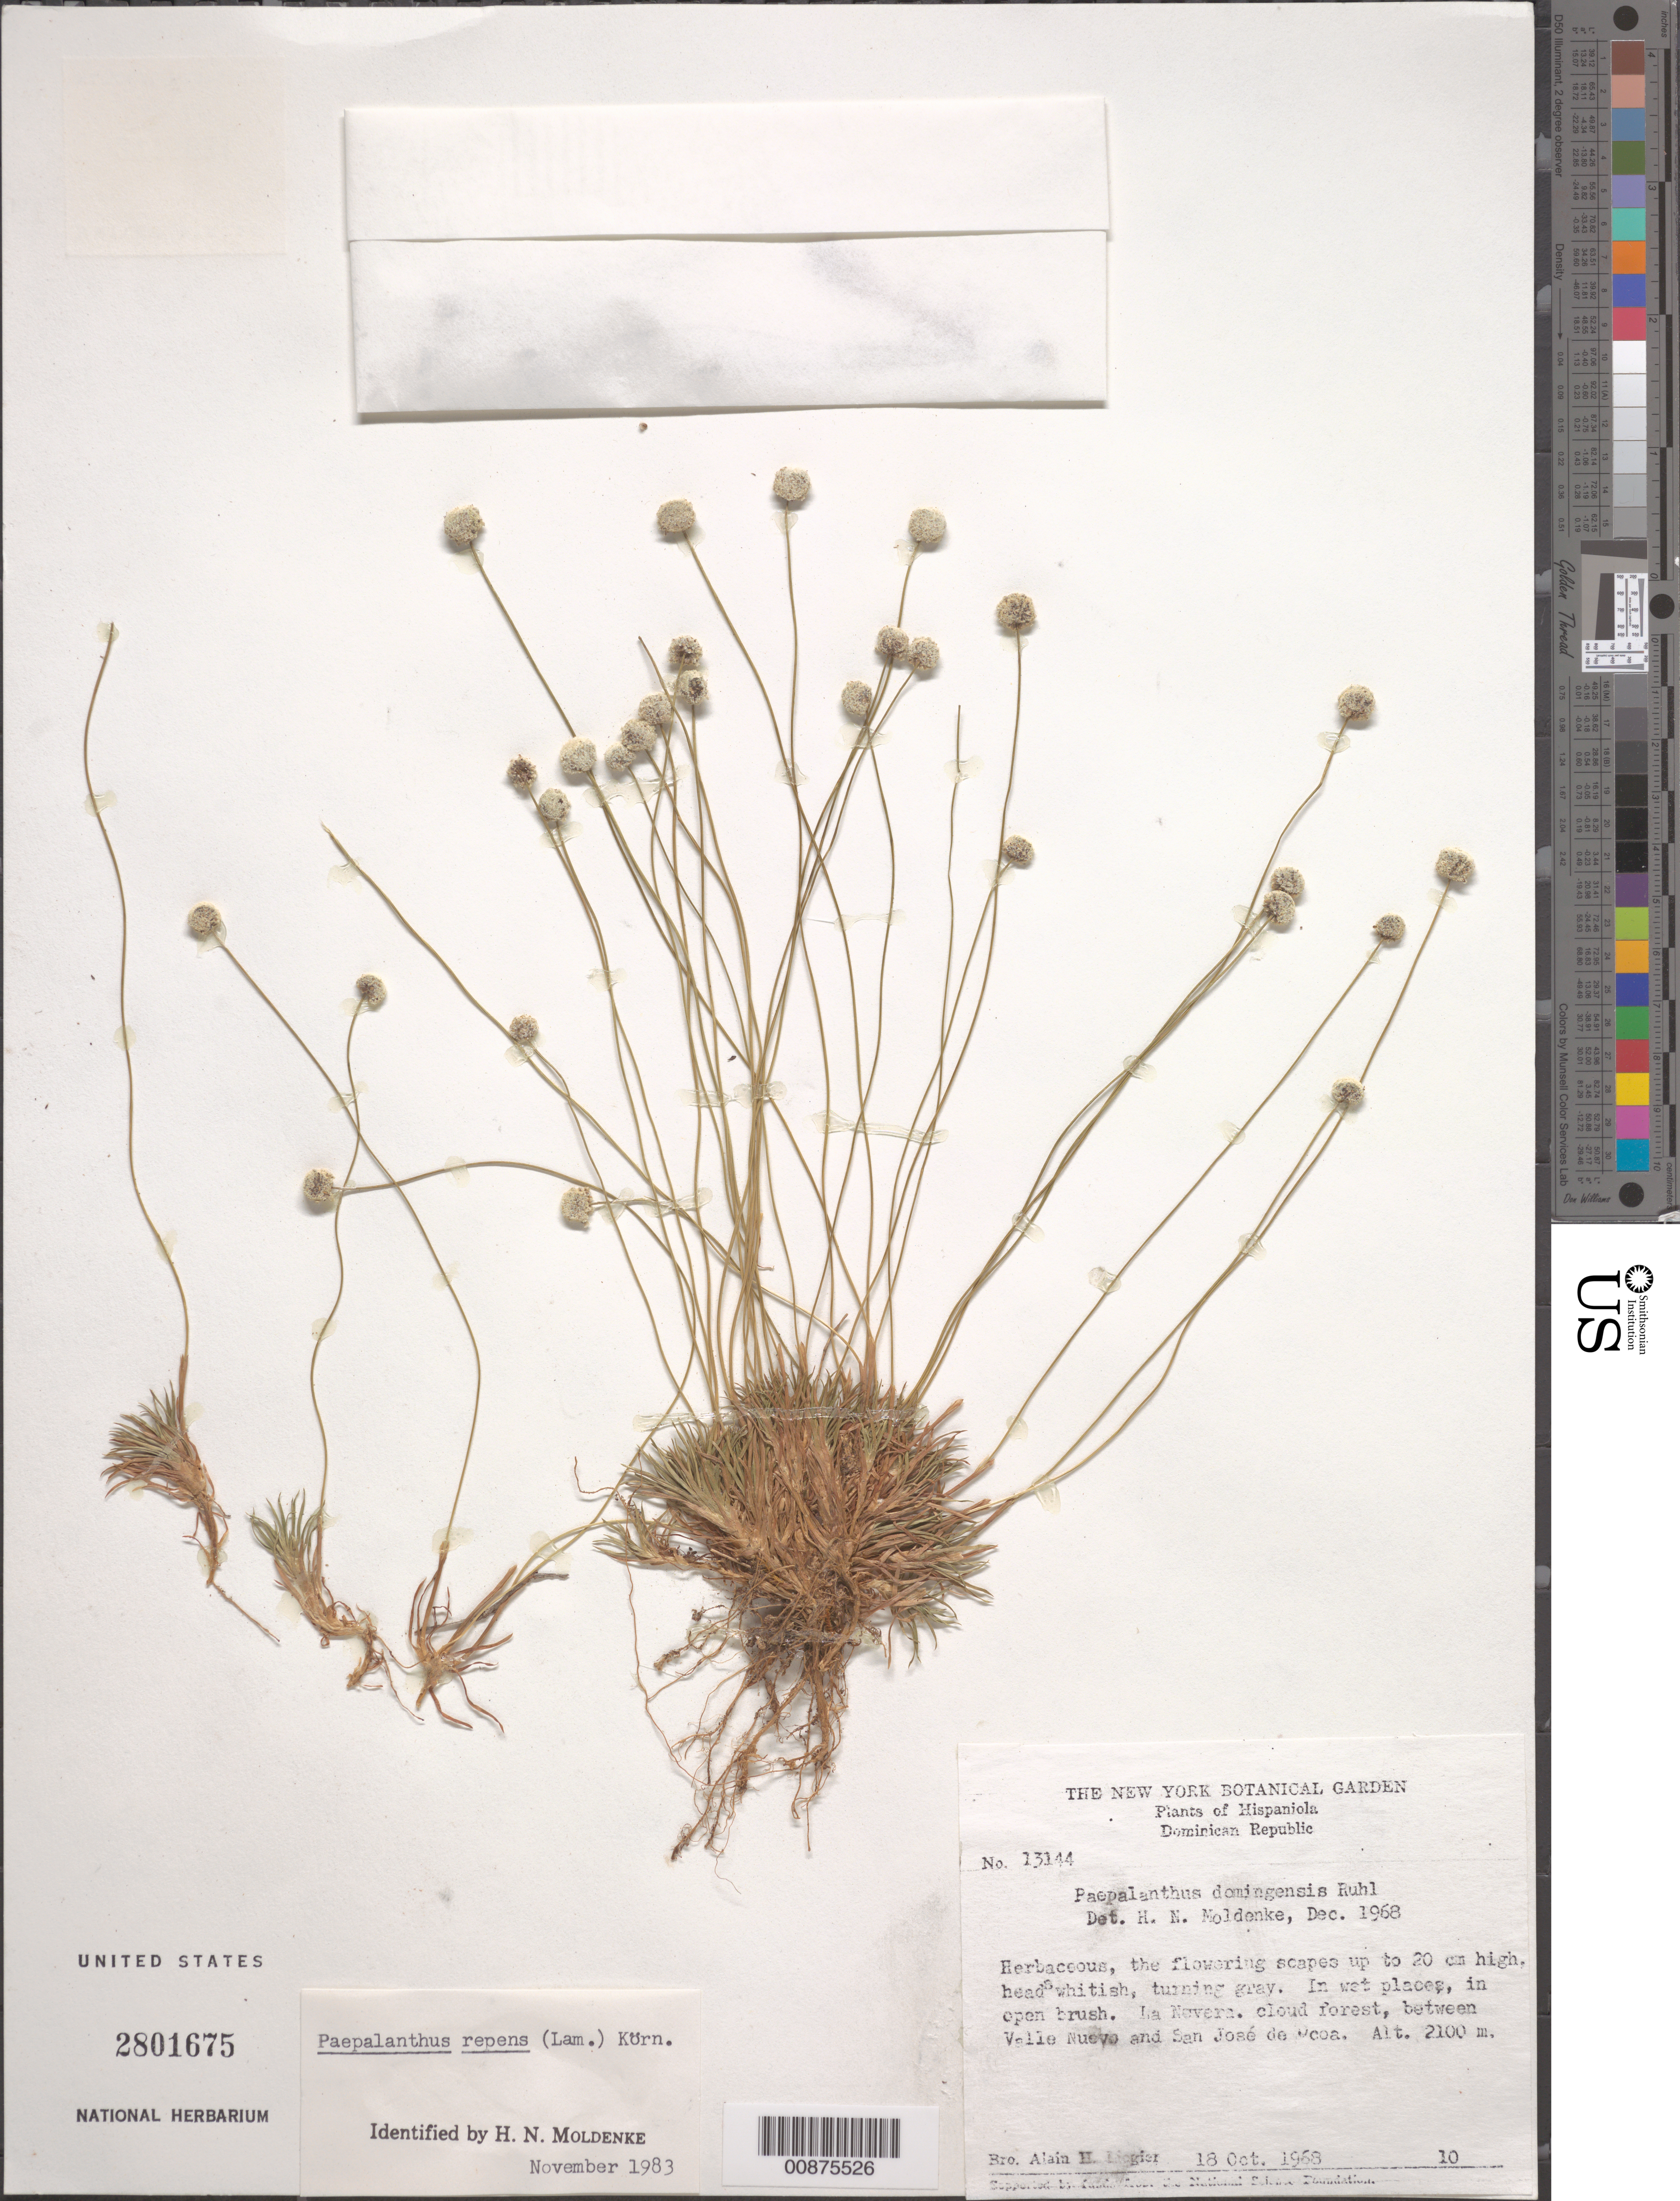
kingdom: Plantae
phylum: Tracheophyta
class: Liliopsida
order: Poales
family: Eriocaulaceae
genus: Paepalanthus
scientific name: Paepalanthus repens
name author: (Lam.) Körn.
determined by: Moldenke, H. N.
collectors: A. H. Liogier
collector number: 13144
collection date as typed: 18 Oct 1968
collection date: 1968-10-18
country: Dominican Republic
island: Hispaniola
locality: La Nevera, between Valle Nuevo and San José de Ocoa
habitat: In wet places in open brush of cloud forest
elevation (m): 2100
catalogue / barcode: US 2801675